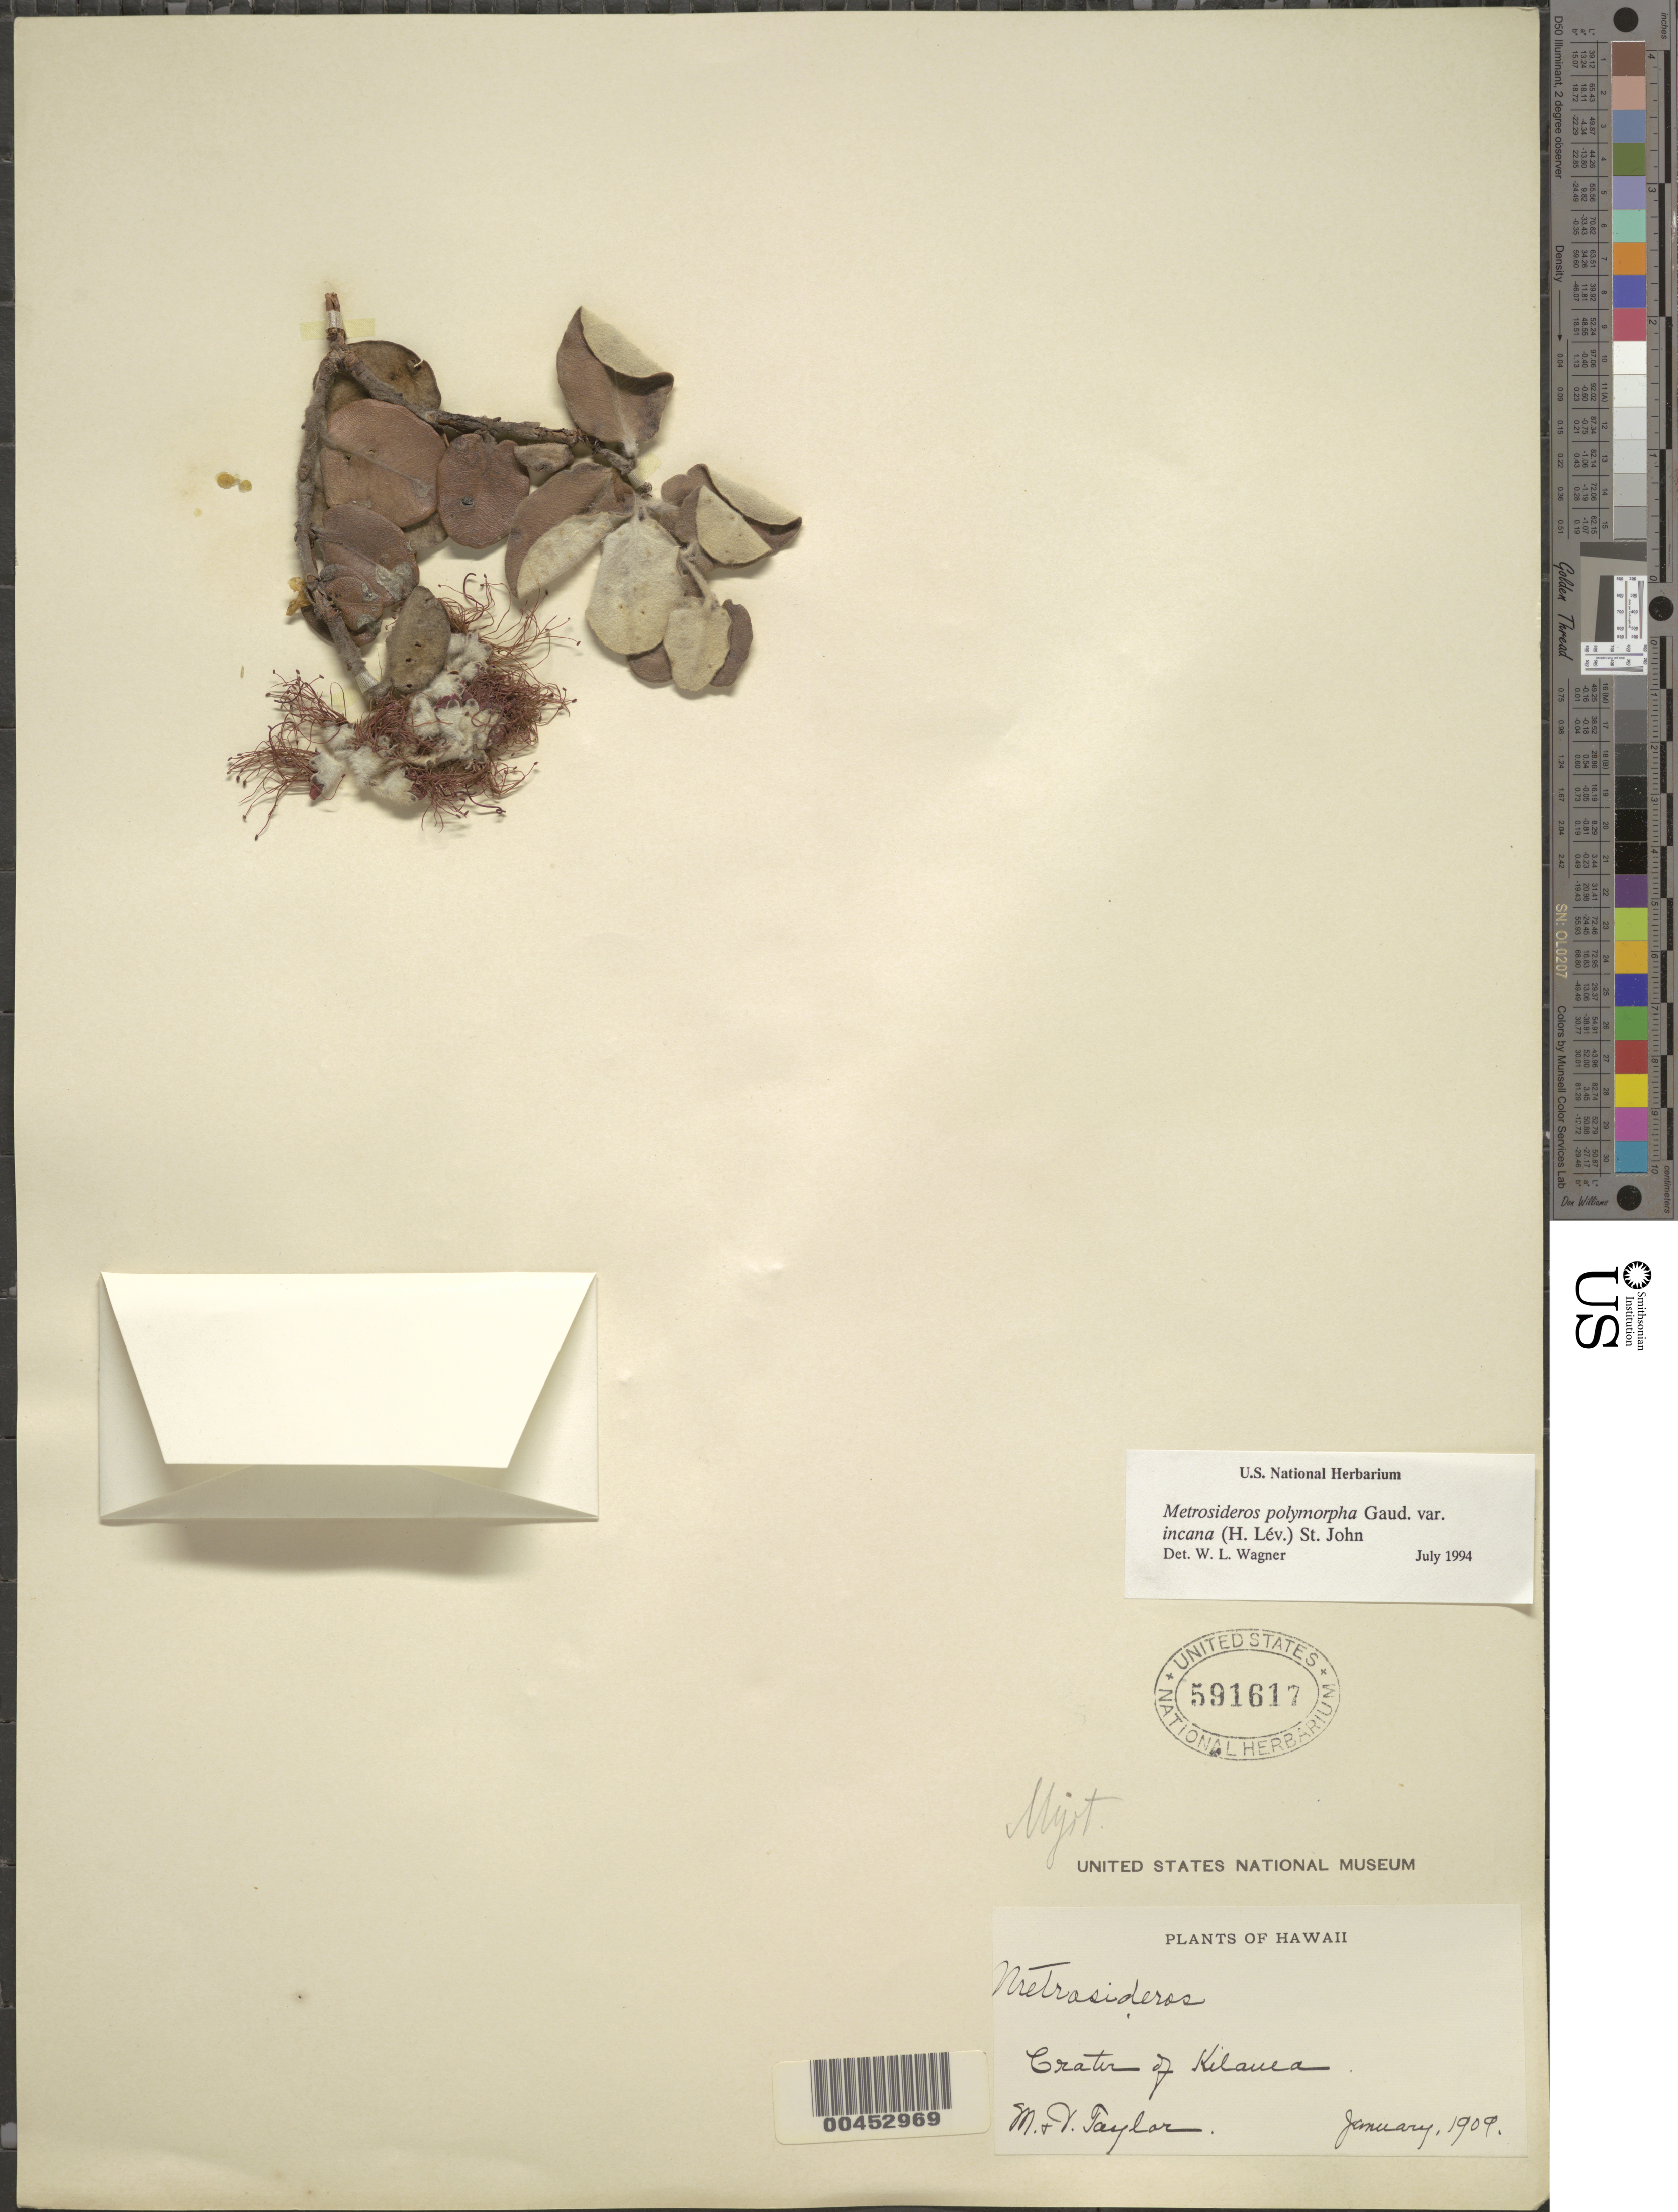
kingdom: Plantae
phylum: Tracheophyta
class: Magnoliopsida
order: Myrtales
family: Myrtaceae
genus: Metrosideros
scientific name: Metrosideros polymorpha var. incana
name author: H. St. John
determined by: Wagner, W. L., (BOT), Smithsonian Institution - National Museum of Natural History (UNITED STATES)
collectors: M. Taylor & V. Taylor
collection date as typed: Jan 1909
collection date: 1909-01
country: United States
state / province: Hawaii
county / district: Hawaii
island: Hawaii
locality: Crater of Kilauea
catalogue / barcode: US 591617